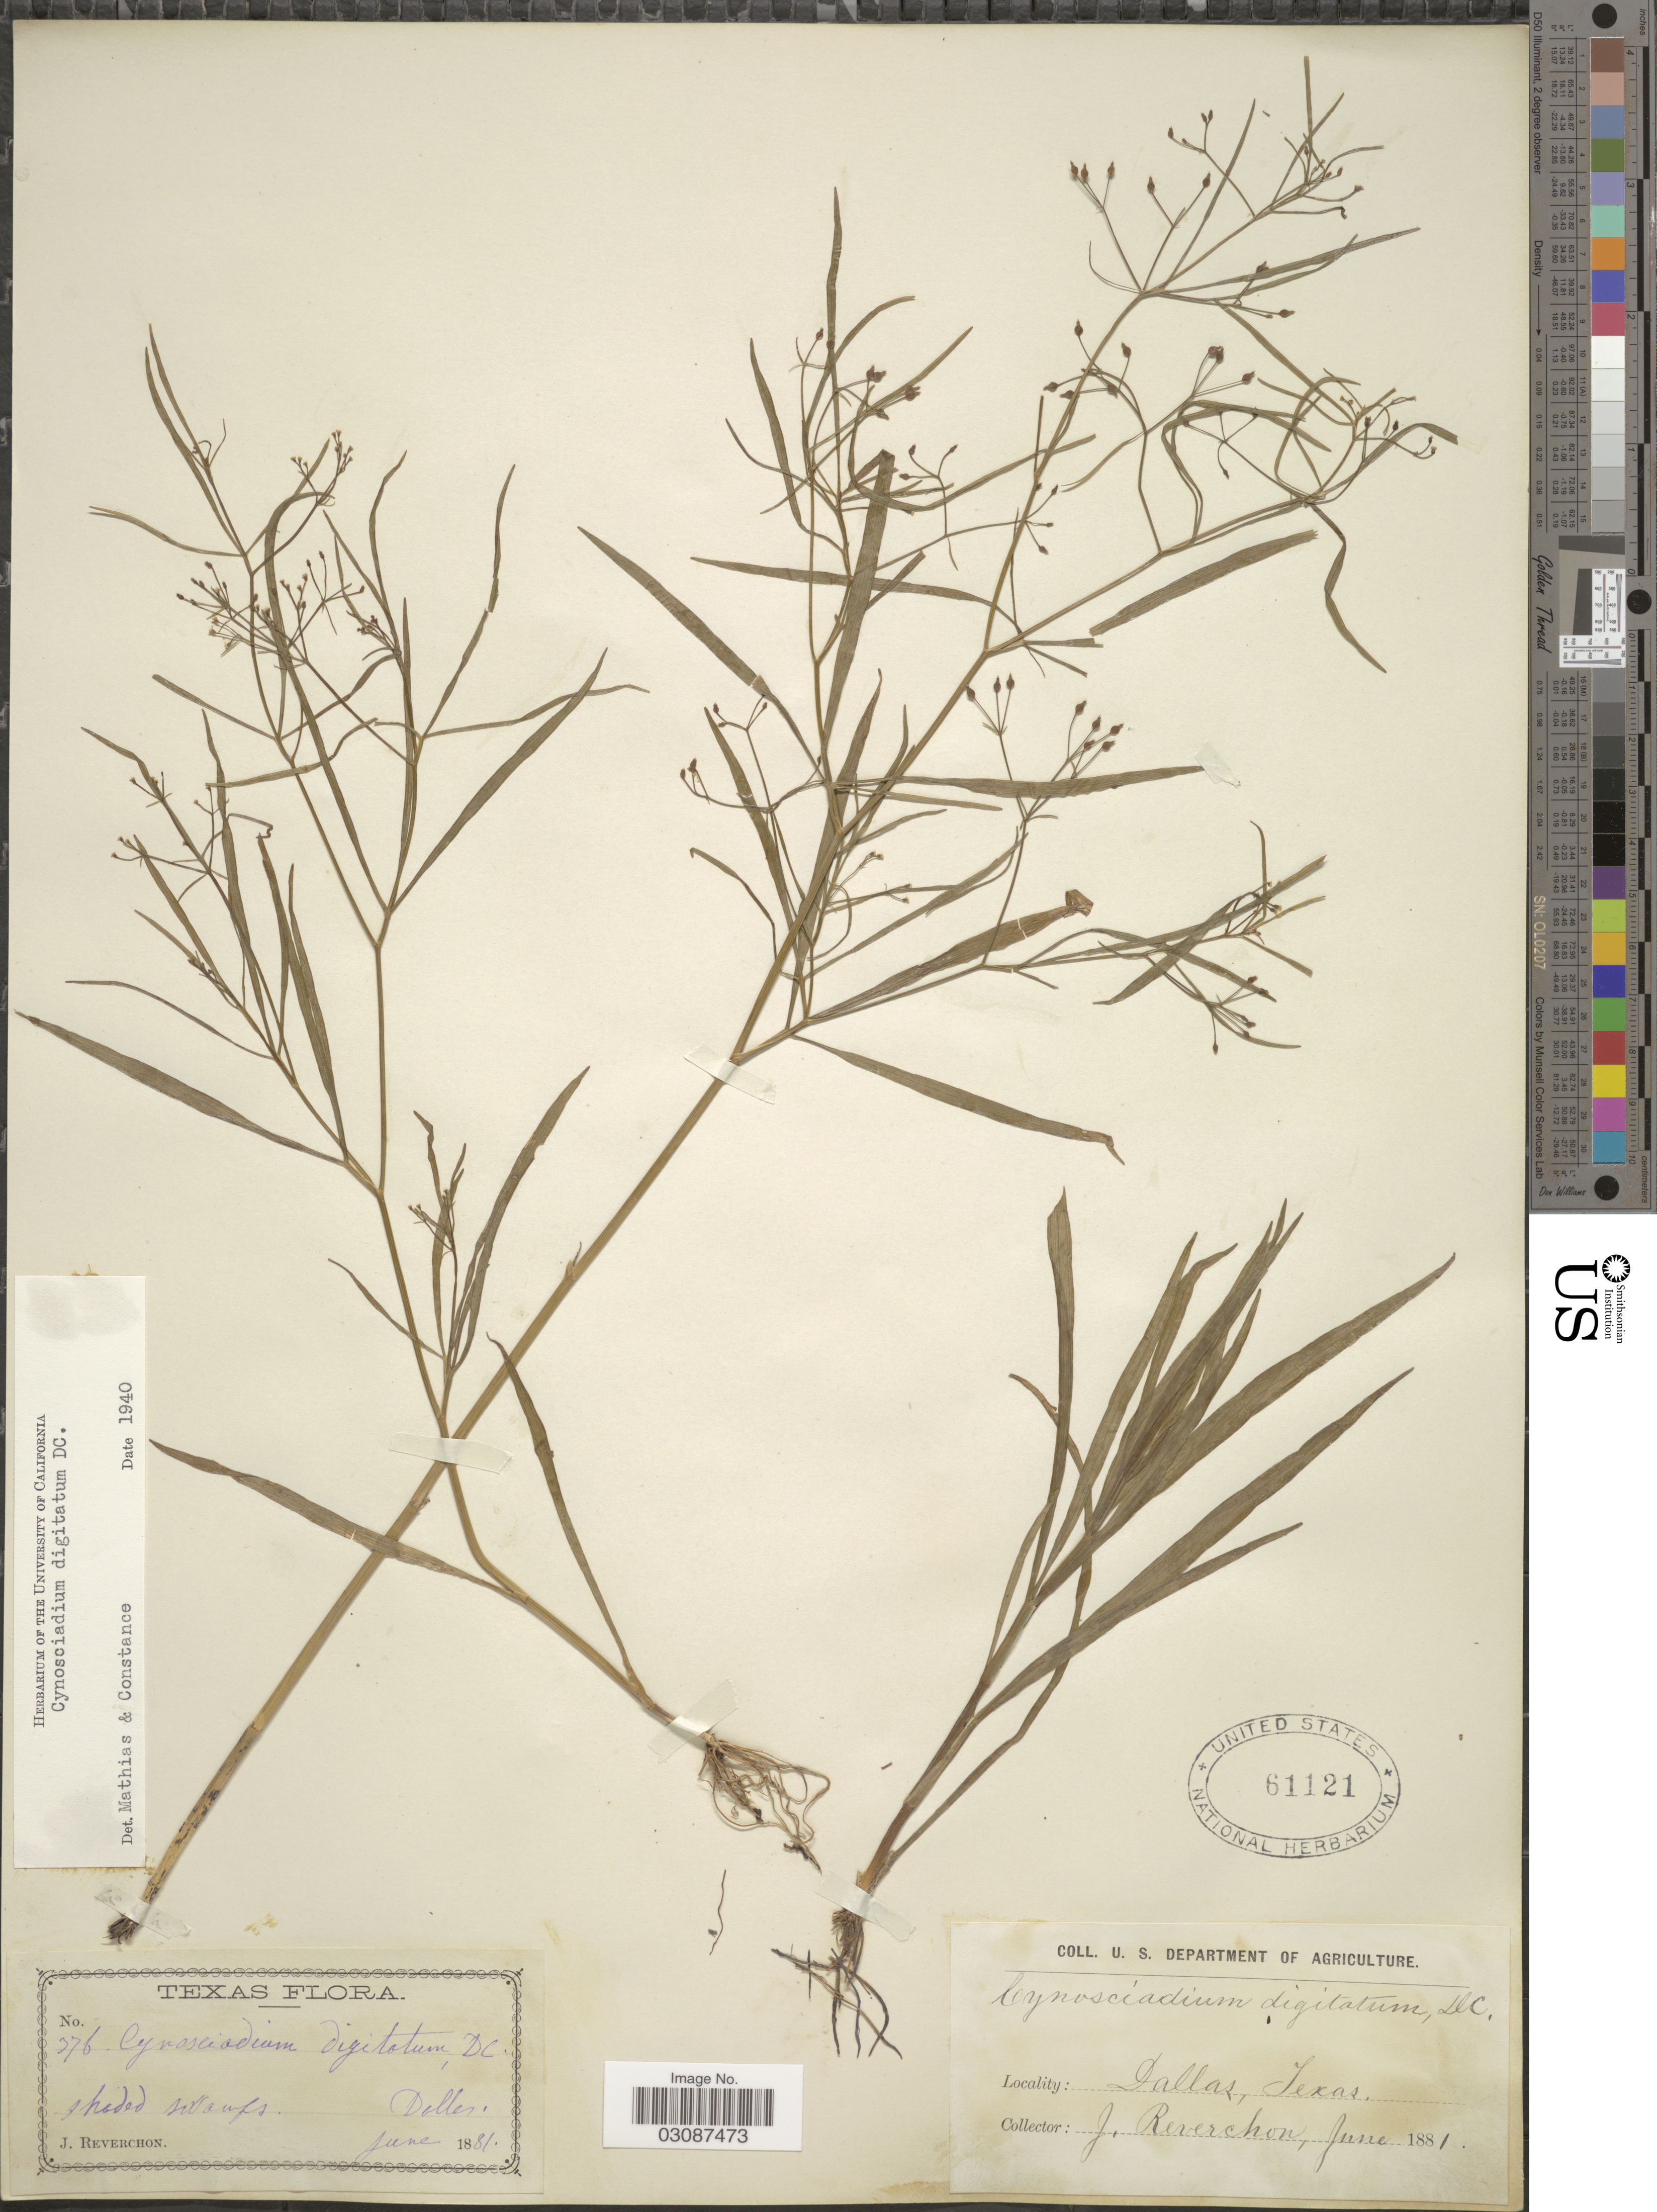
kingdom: Plantae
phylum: Tracheophyta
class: Magnoliopsida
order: Apiales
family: Apiaceae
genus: Cynosciadium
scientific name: Cynosciadium digitatum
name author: DC.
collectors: J. Reverchon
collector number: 376*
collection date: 1881-06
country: United States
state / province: Texas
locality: Dallas.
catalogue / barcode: US 61121